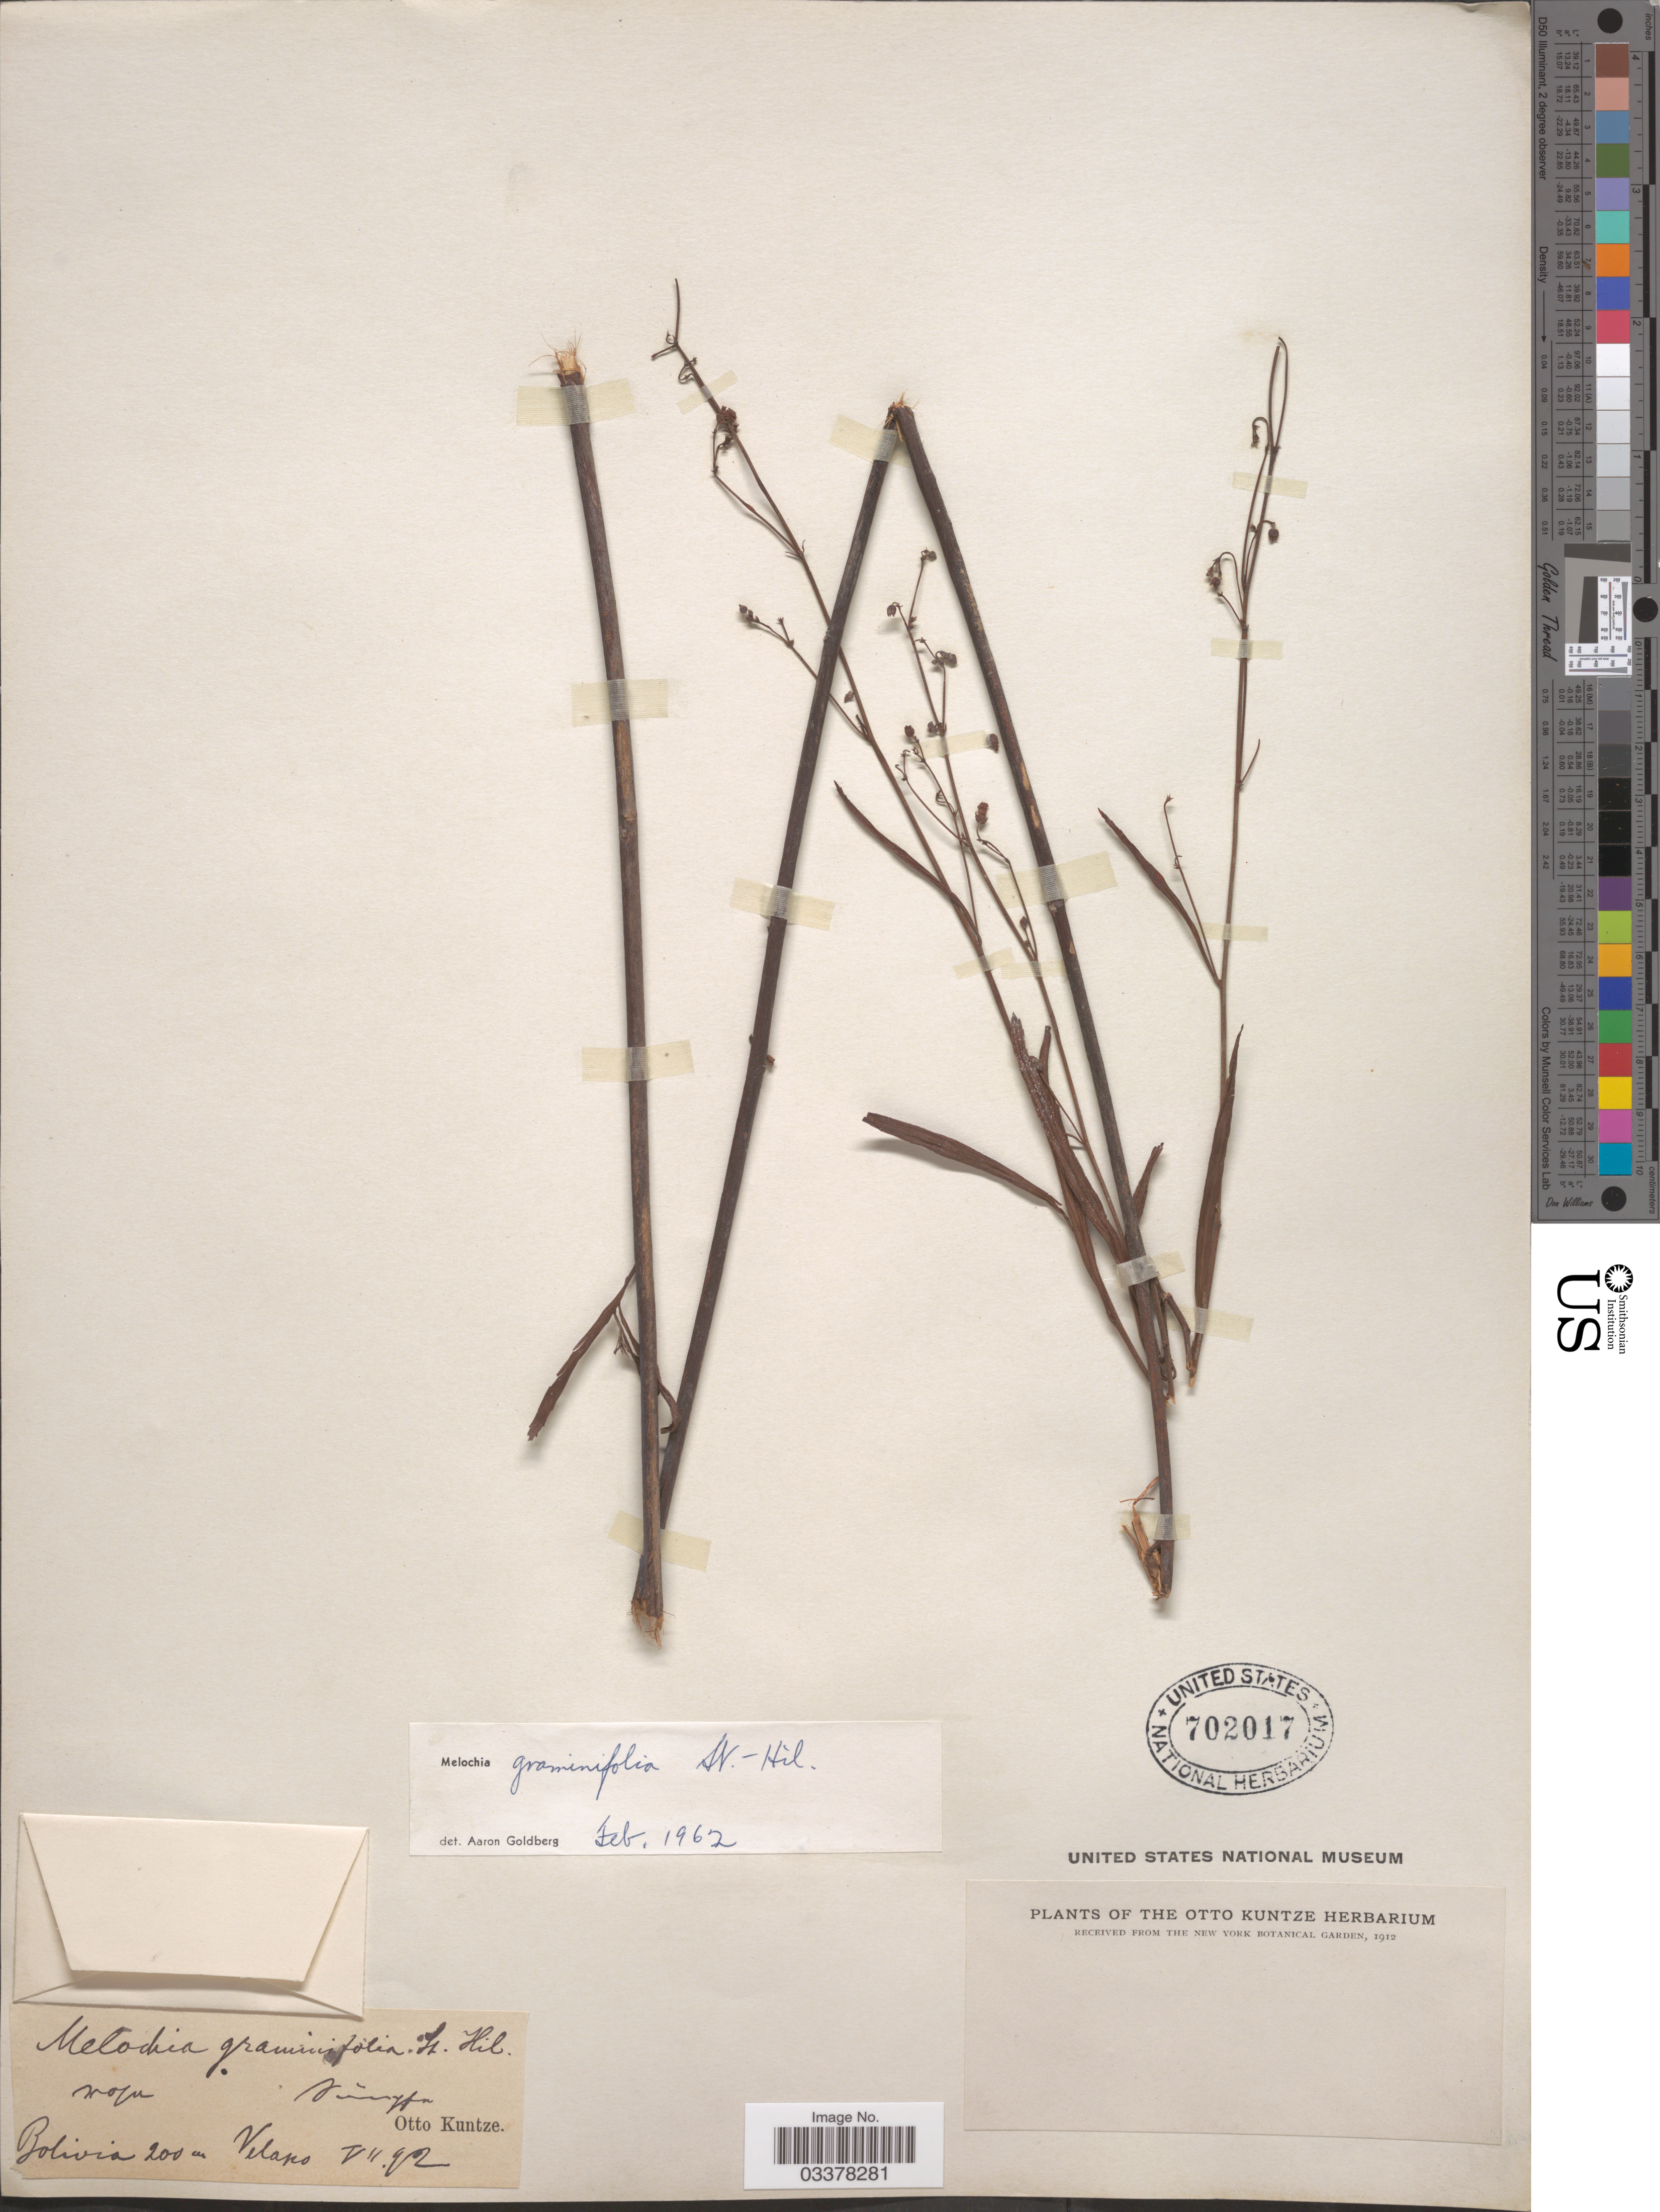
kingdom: Plantae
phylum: Tracheophyta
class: Magnoliopsida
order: Malvales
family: Malvaceae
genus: Melochia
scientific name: Melochia graminifolia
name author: A. St.-Hil.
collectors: C.E.O. Kuntze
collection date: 1902-05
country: Bolivia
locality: Velasco.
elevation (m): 200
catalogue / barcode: US 702017